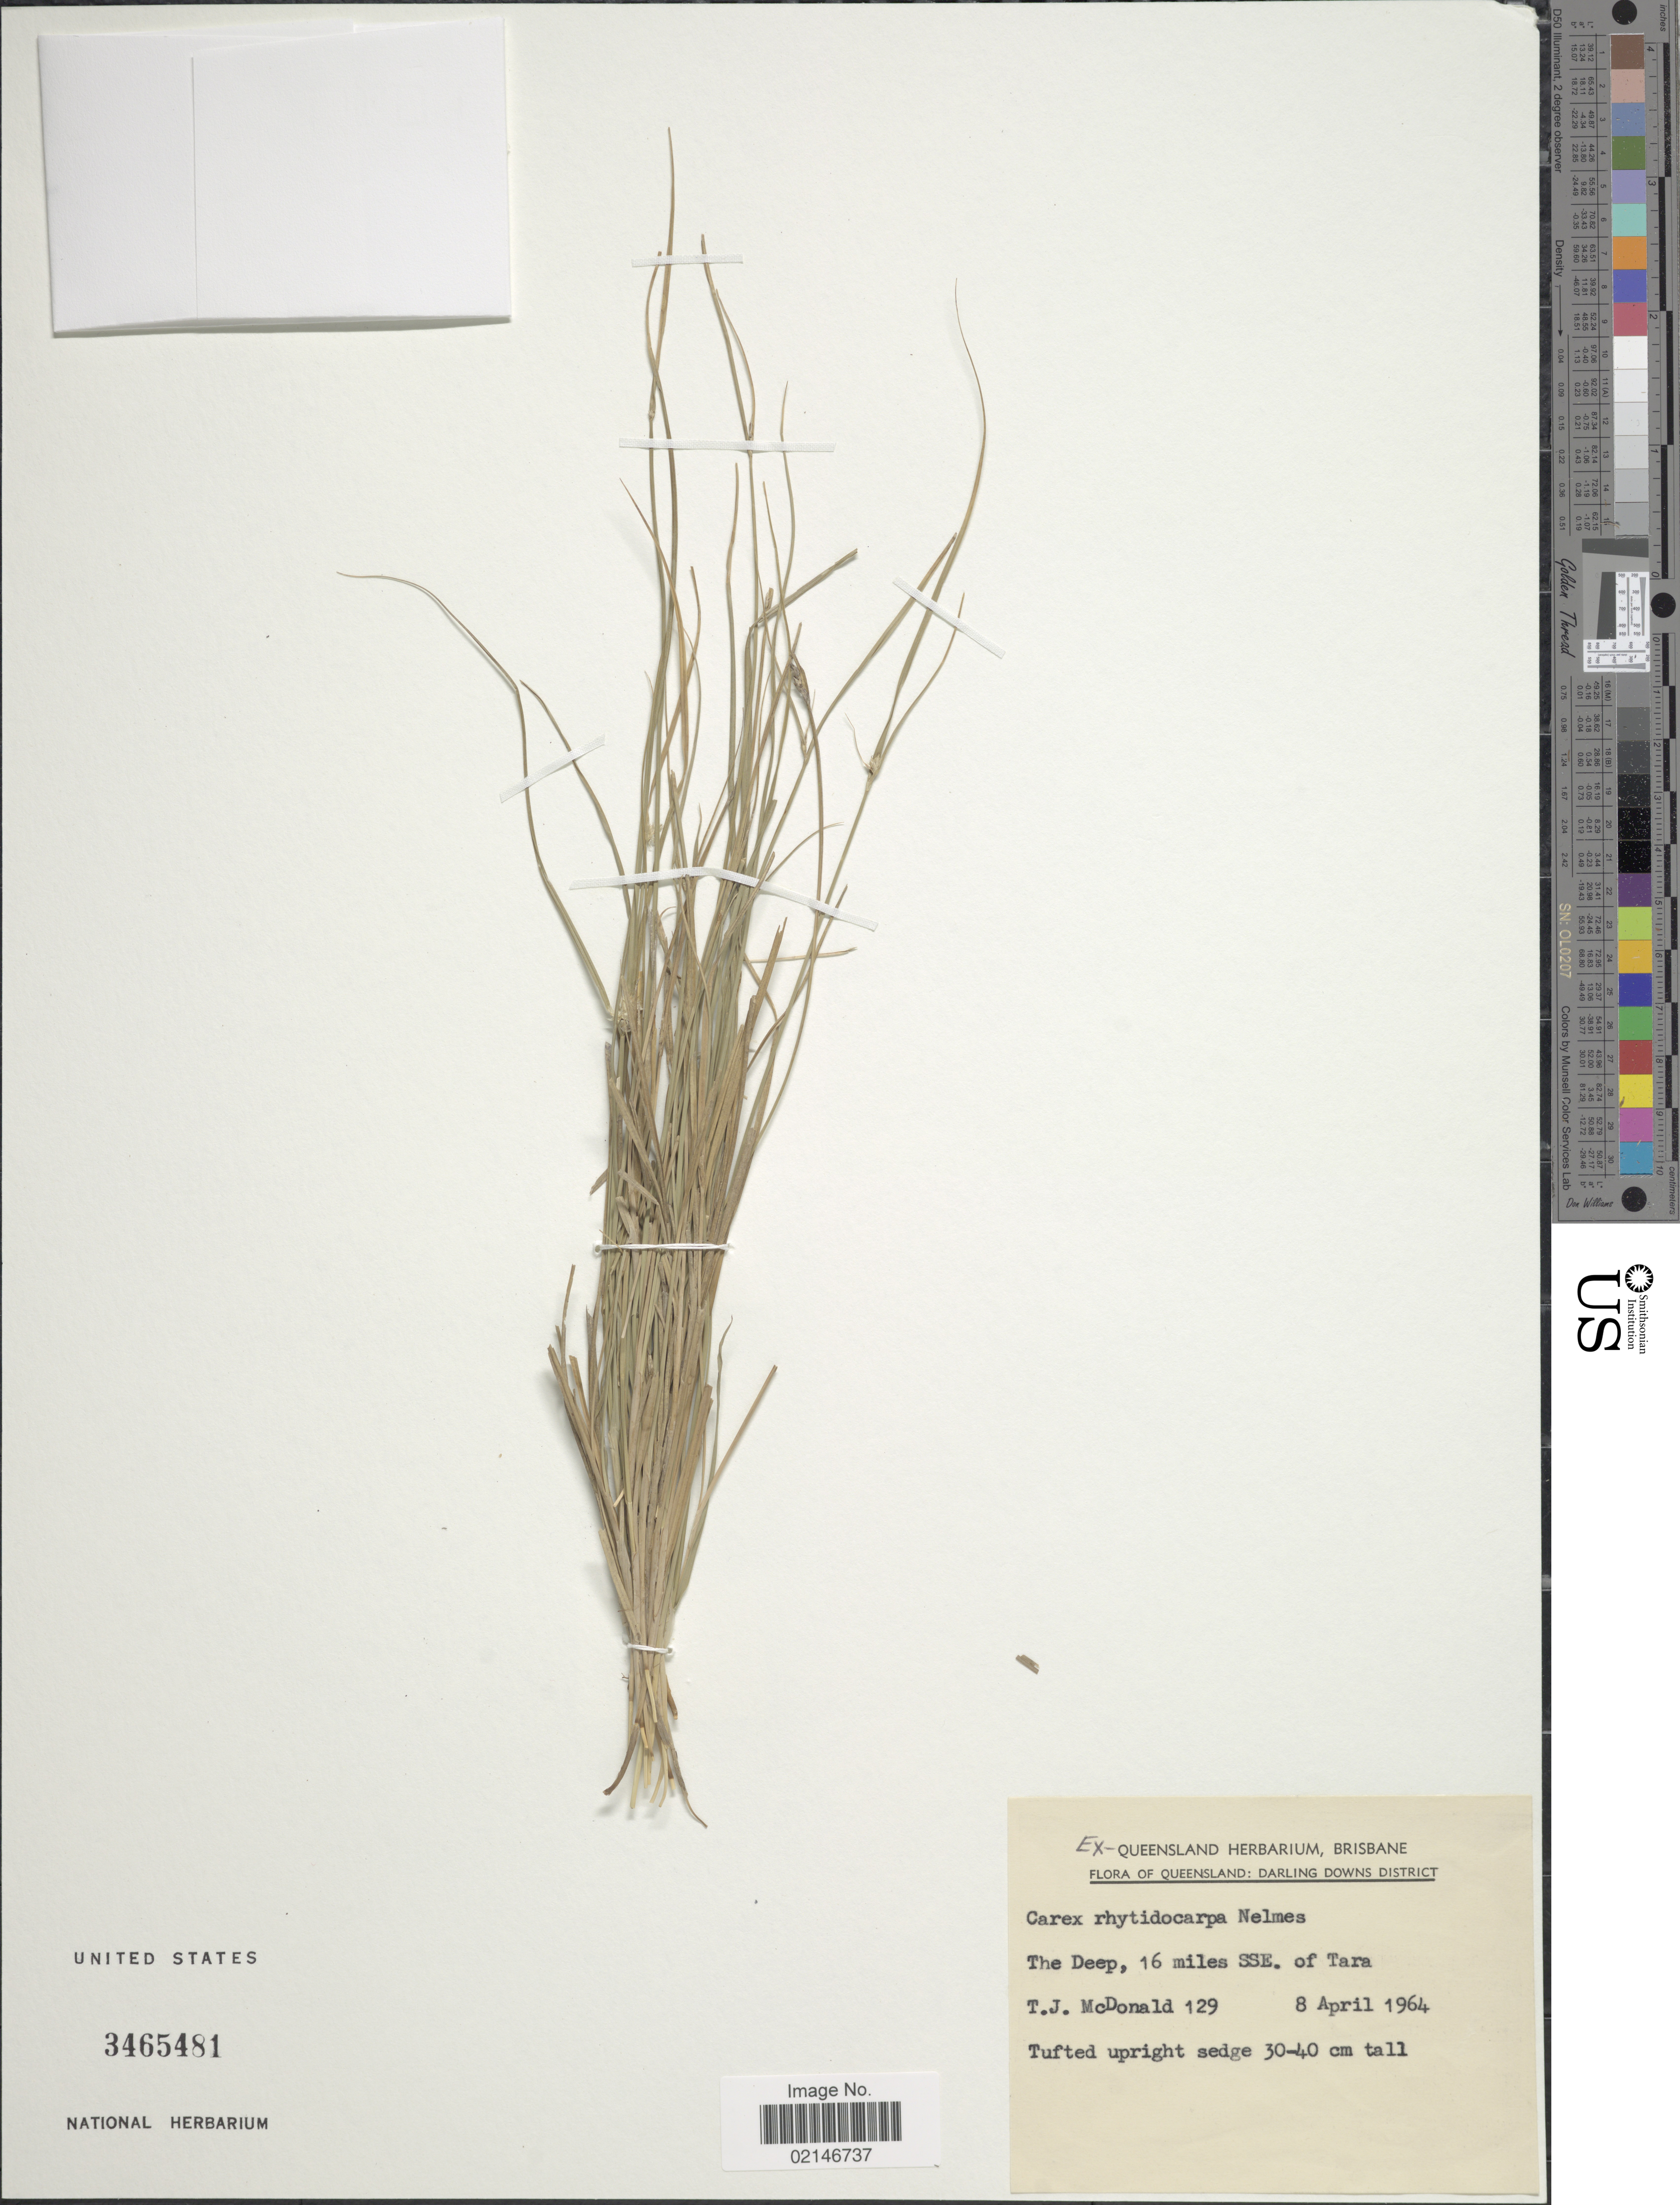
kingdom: Plantae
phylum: Tracheophyta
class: Liliopsida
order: Poales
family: Cyperaceae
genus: Carex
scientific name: Carex inversa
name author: R. Br.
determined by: Booth, R.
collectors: T. McDonald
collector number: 129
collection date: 1964-04-08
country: Australia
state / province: Queensland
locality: Darling Downs District, The Deep, 16 miles SSE. of Tara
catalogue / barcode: US 3465481